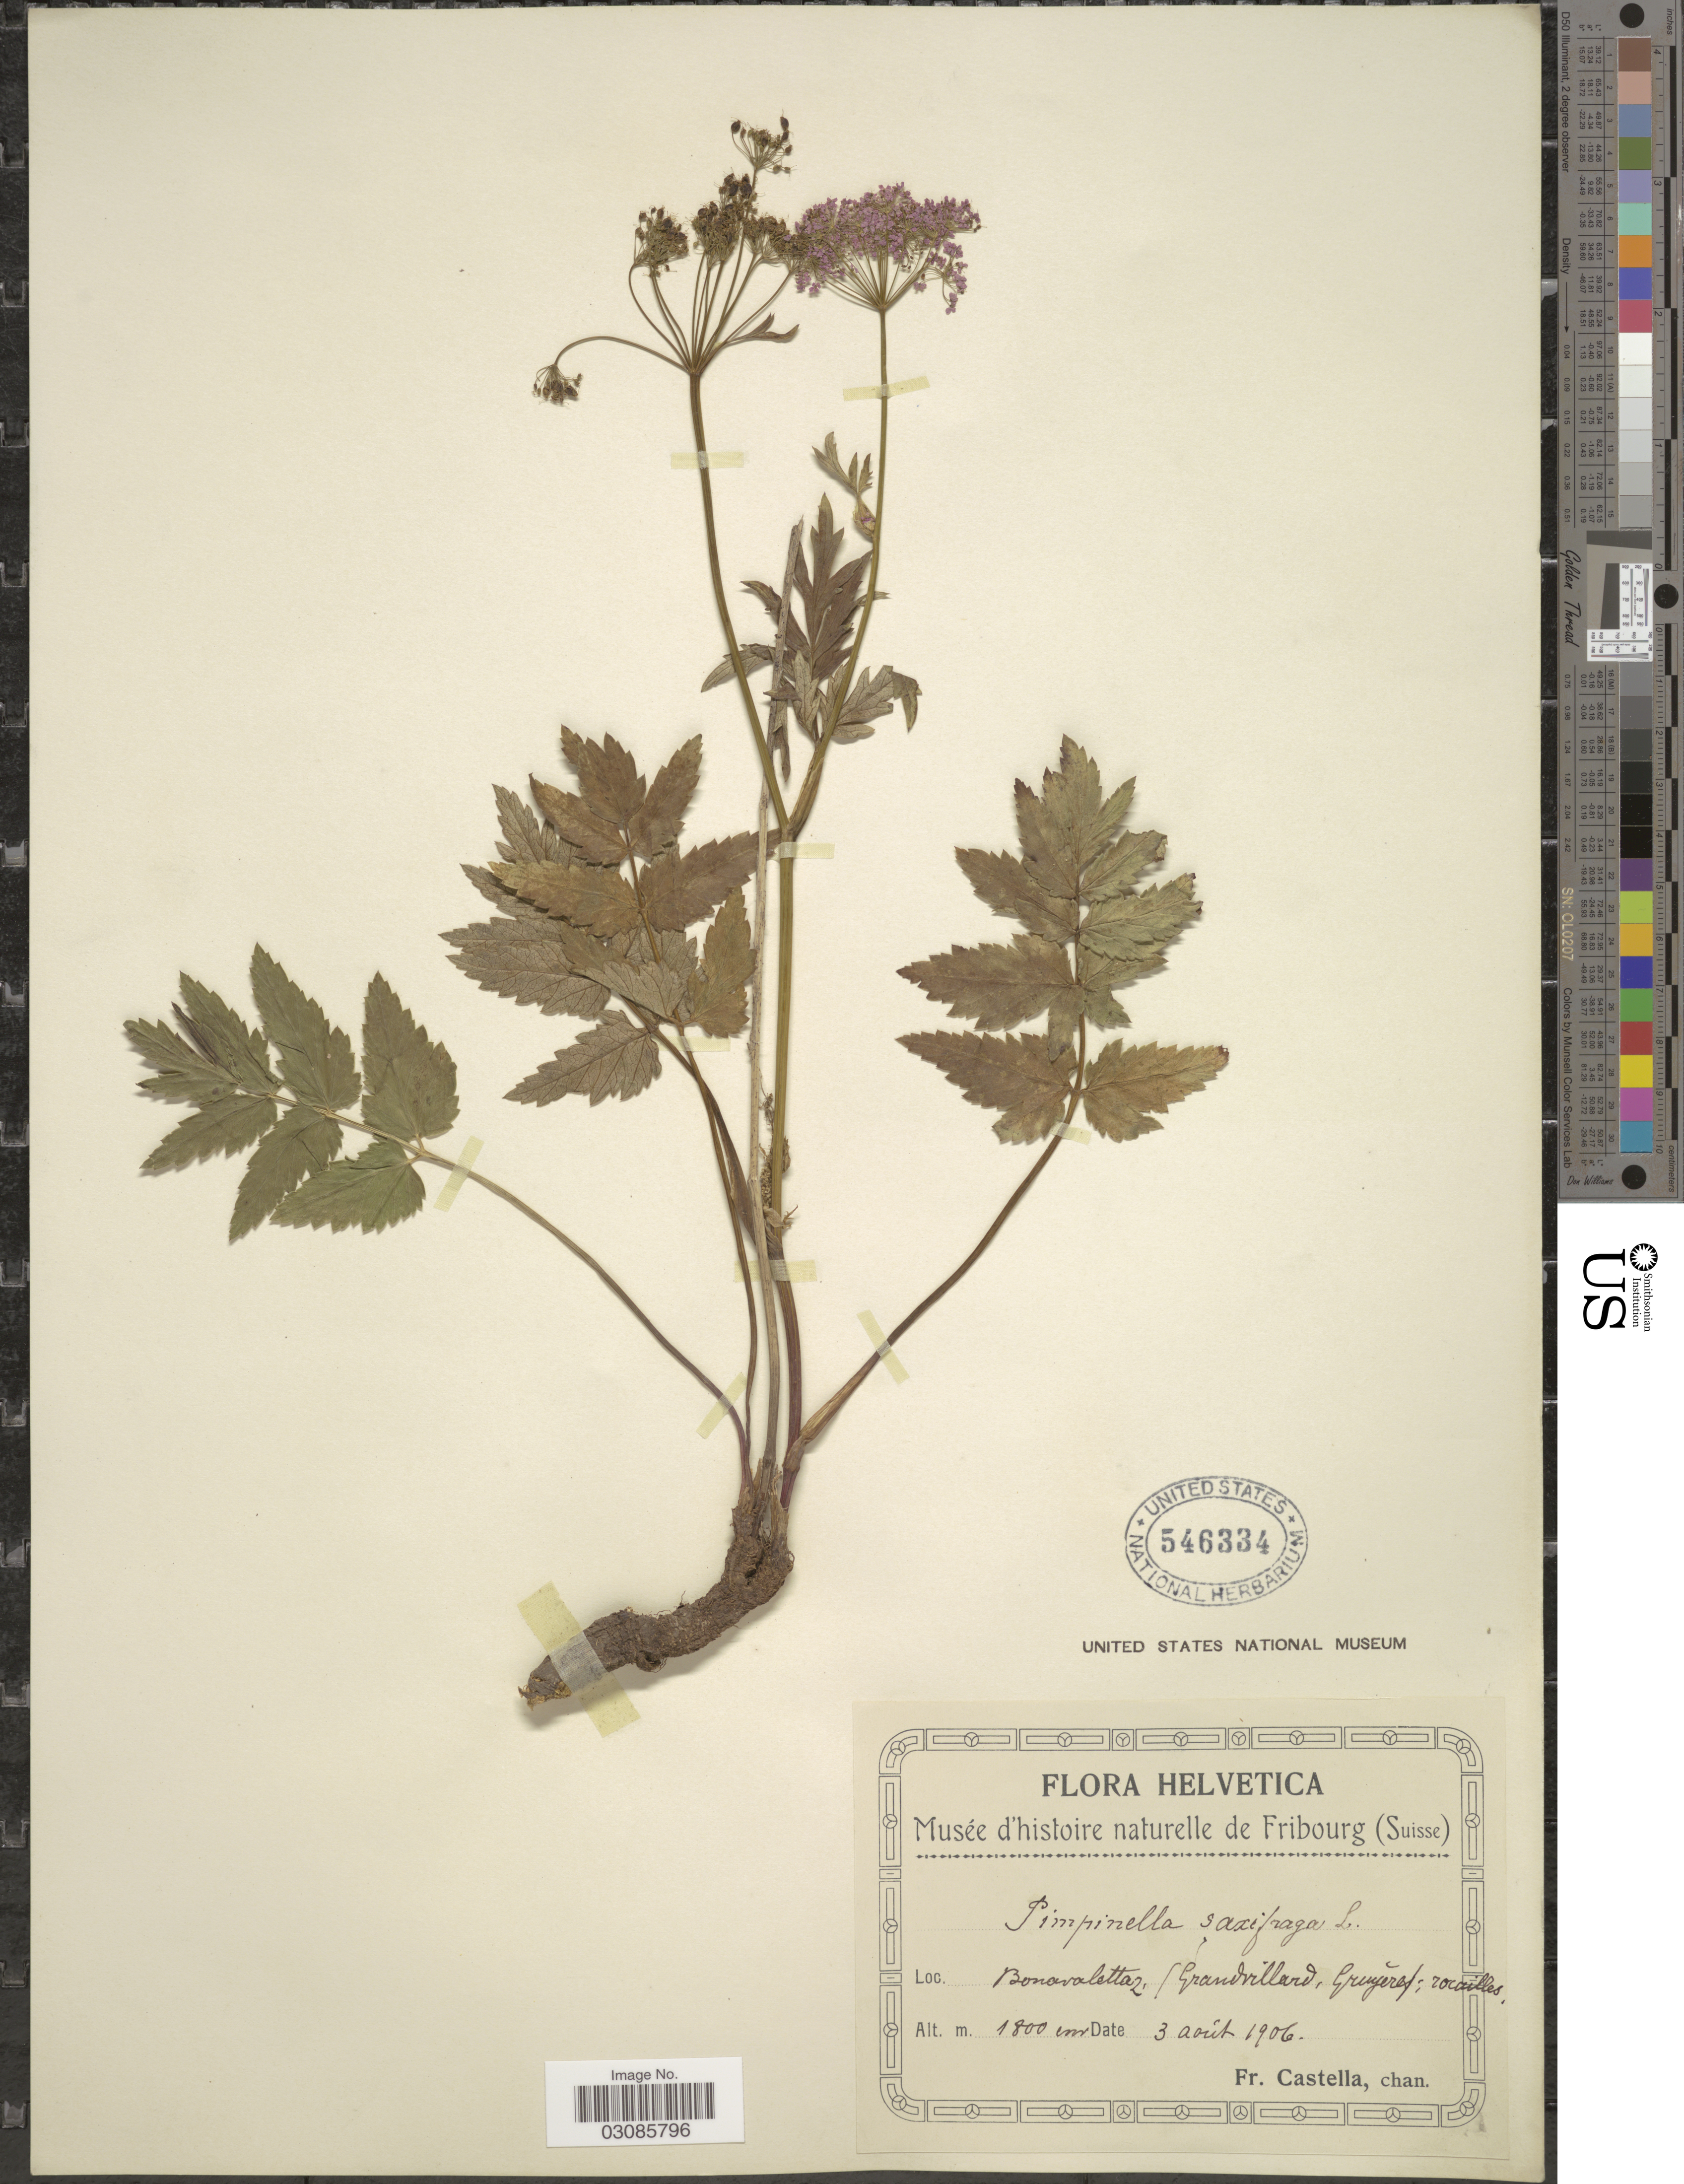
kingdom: Plantae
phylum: Tracheophyta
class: Magnoliopsida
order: Apiales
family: Apiaceae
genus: Pimpinella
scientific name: Pimpinella saxifraga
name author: L.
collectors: Fr. Castella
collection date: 1906-08-03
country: Switzerland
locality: Helvetica. Bonavalettaz, /Grandvillard, Gruyĕraf: rocailles.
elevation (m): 1800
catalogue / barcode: US 546334